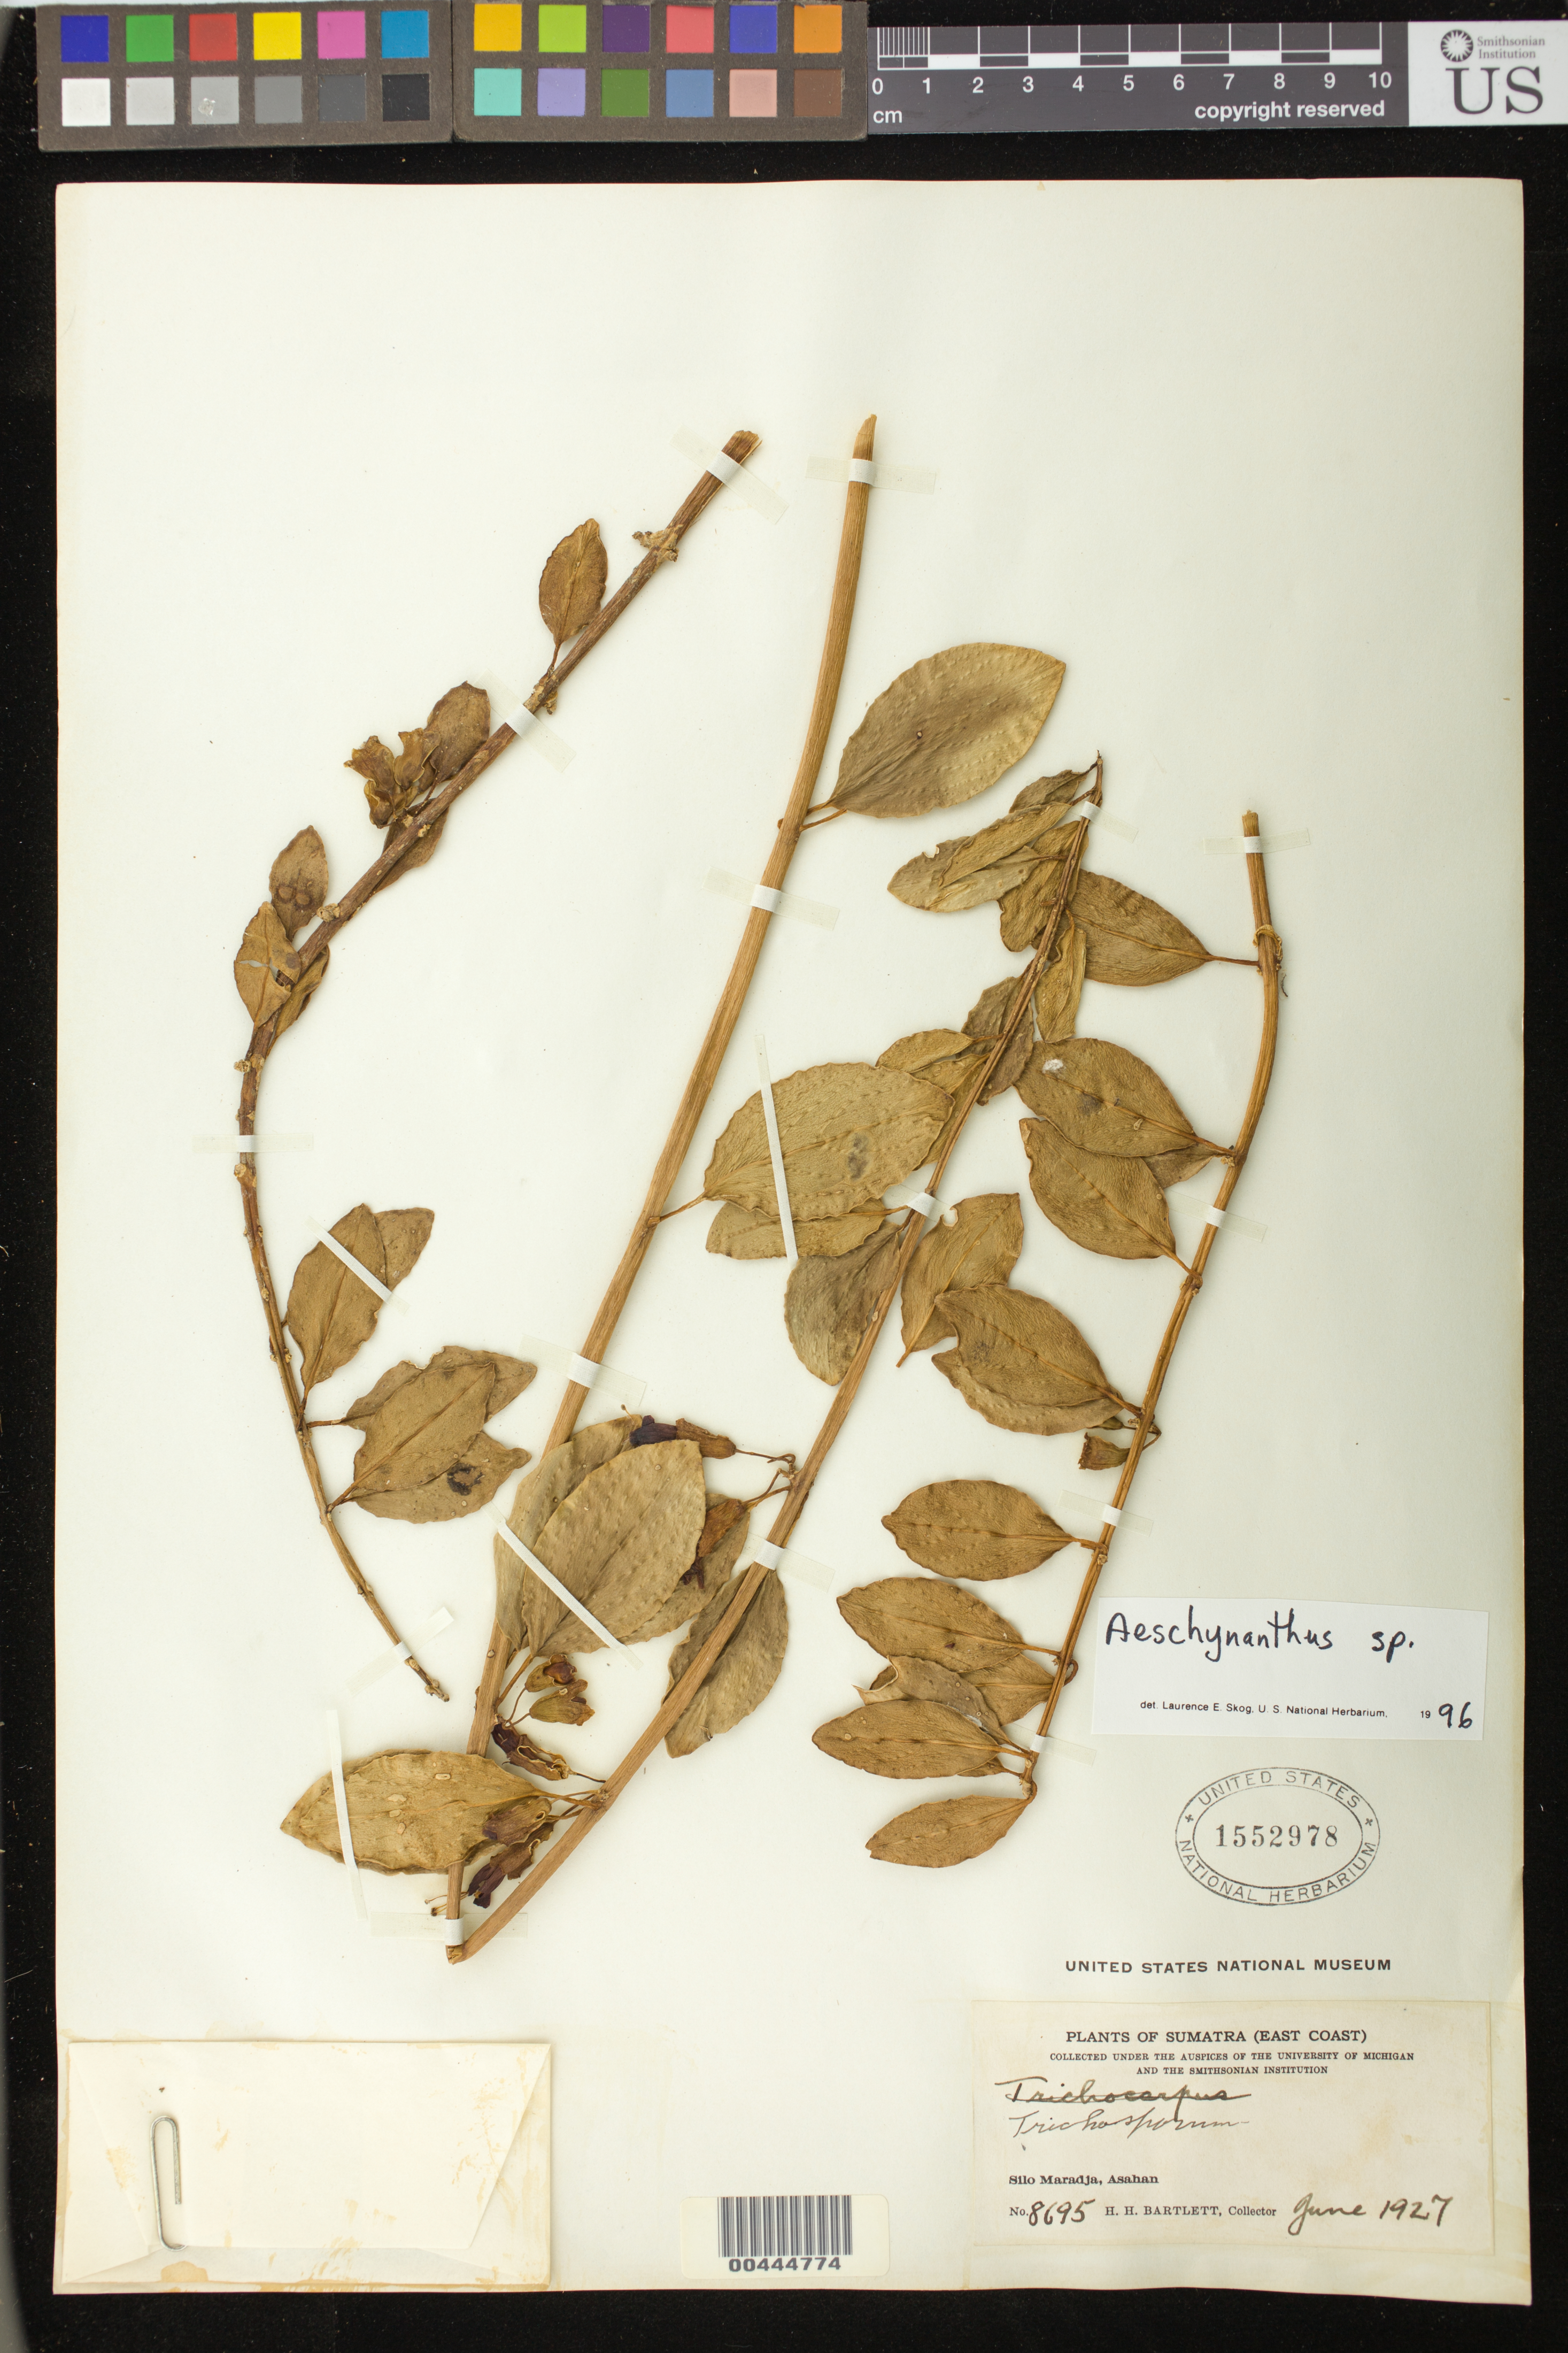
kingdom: Plantae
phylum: Tracheophyta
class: Magnoliopsida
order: Lamiales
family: Gesneriaceae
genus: Aeschynanthus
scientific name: Aeschynanthus sp.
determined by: Skog, Laurence E.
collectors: H. H. Bartlett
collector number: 8695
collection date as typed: Jun 1927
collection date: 1927-06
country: Indonesia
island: Sumatra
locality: Silo maradja, asahan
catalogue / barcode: US 1552978